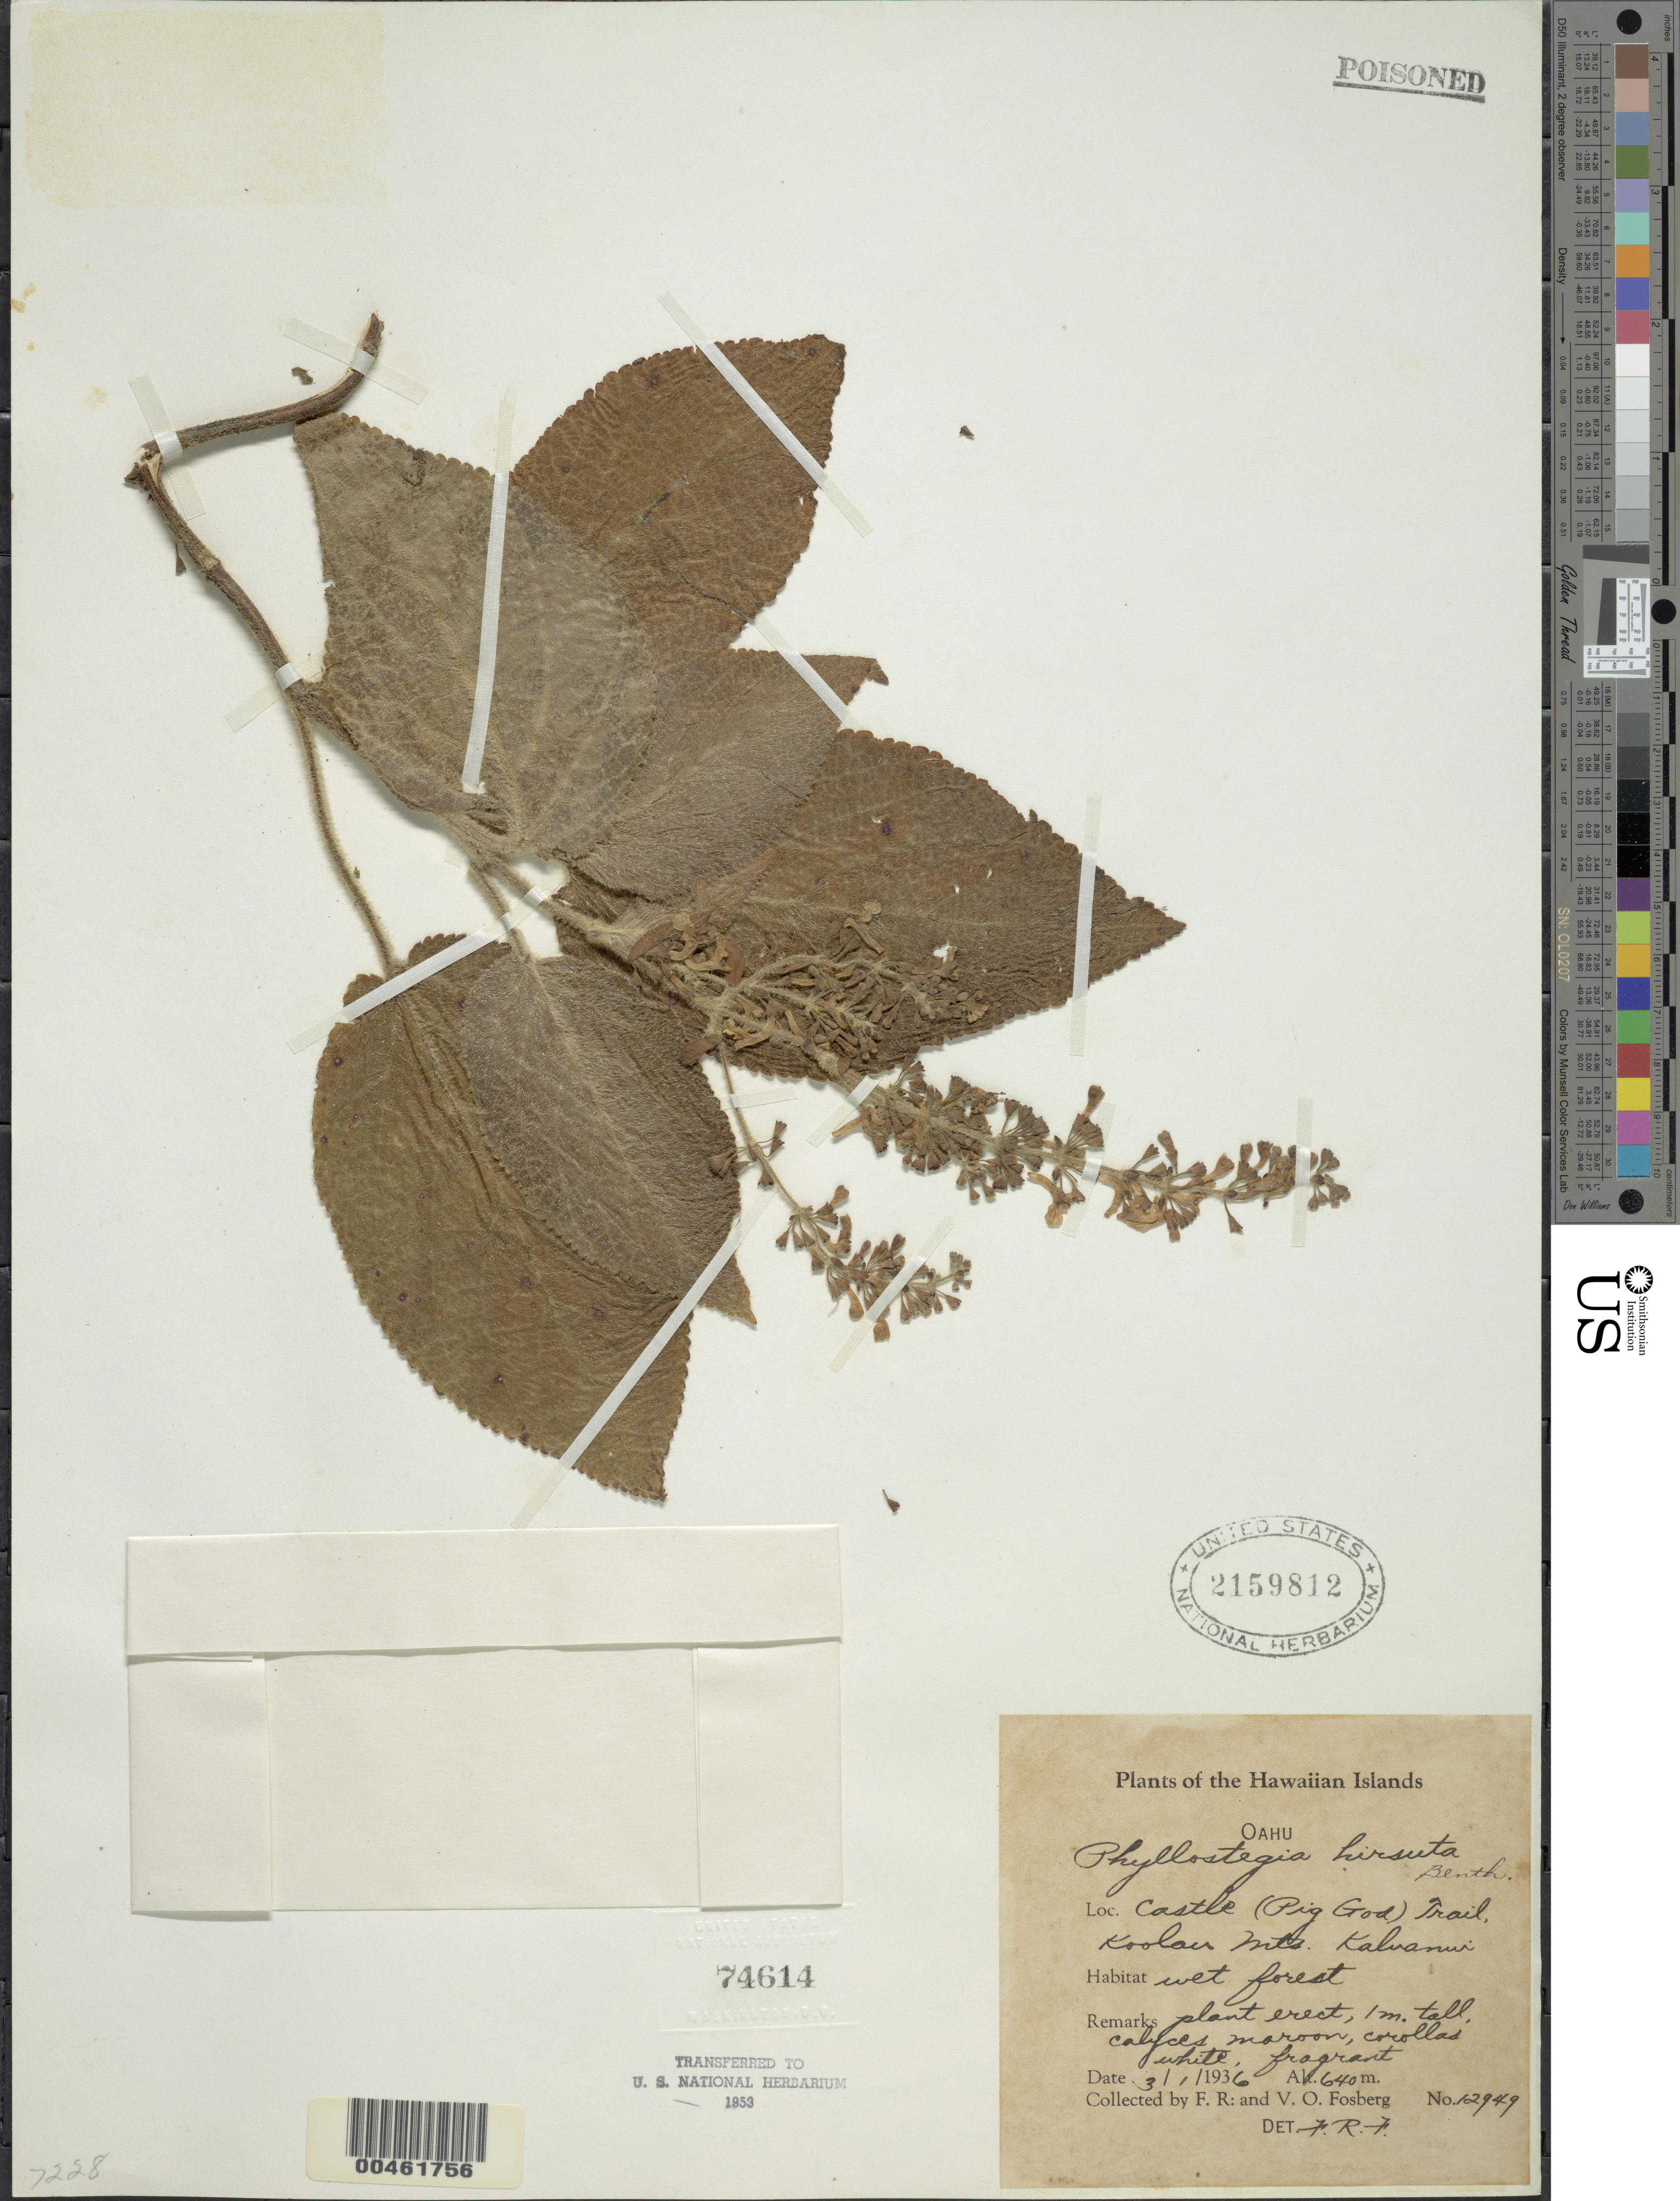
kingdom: Plantae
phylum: Tracheophyta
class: Magnoliopsida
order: Lamiales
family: Lamiaceae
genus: Phyllostegia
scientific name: Phyllostegia hirsuta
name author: Benth.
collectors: F. R. Fosberg & V. O. Fosberg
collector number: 12949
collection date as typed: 1 Mar 1936 or 3 Jan 1936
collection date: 1936-01-03 or 1936-03-01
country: United States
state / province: Hawaii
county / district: Honolulu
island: Oahu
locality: Castle (Pig God) Trail, Koolau Mountains, Kaluanua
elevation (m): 640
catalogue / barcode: US 2159812